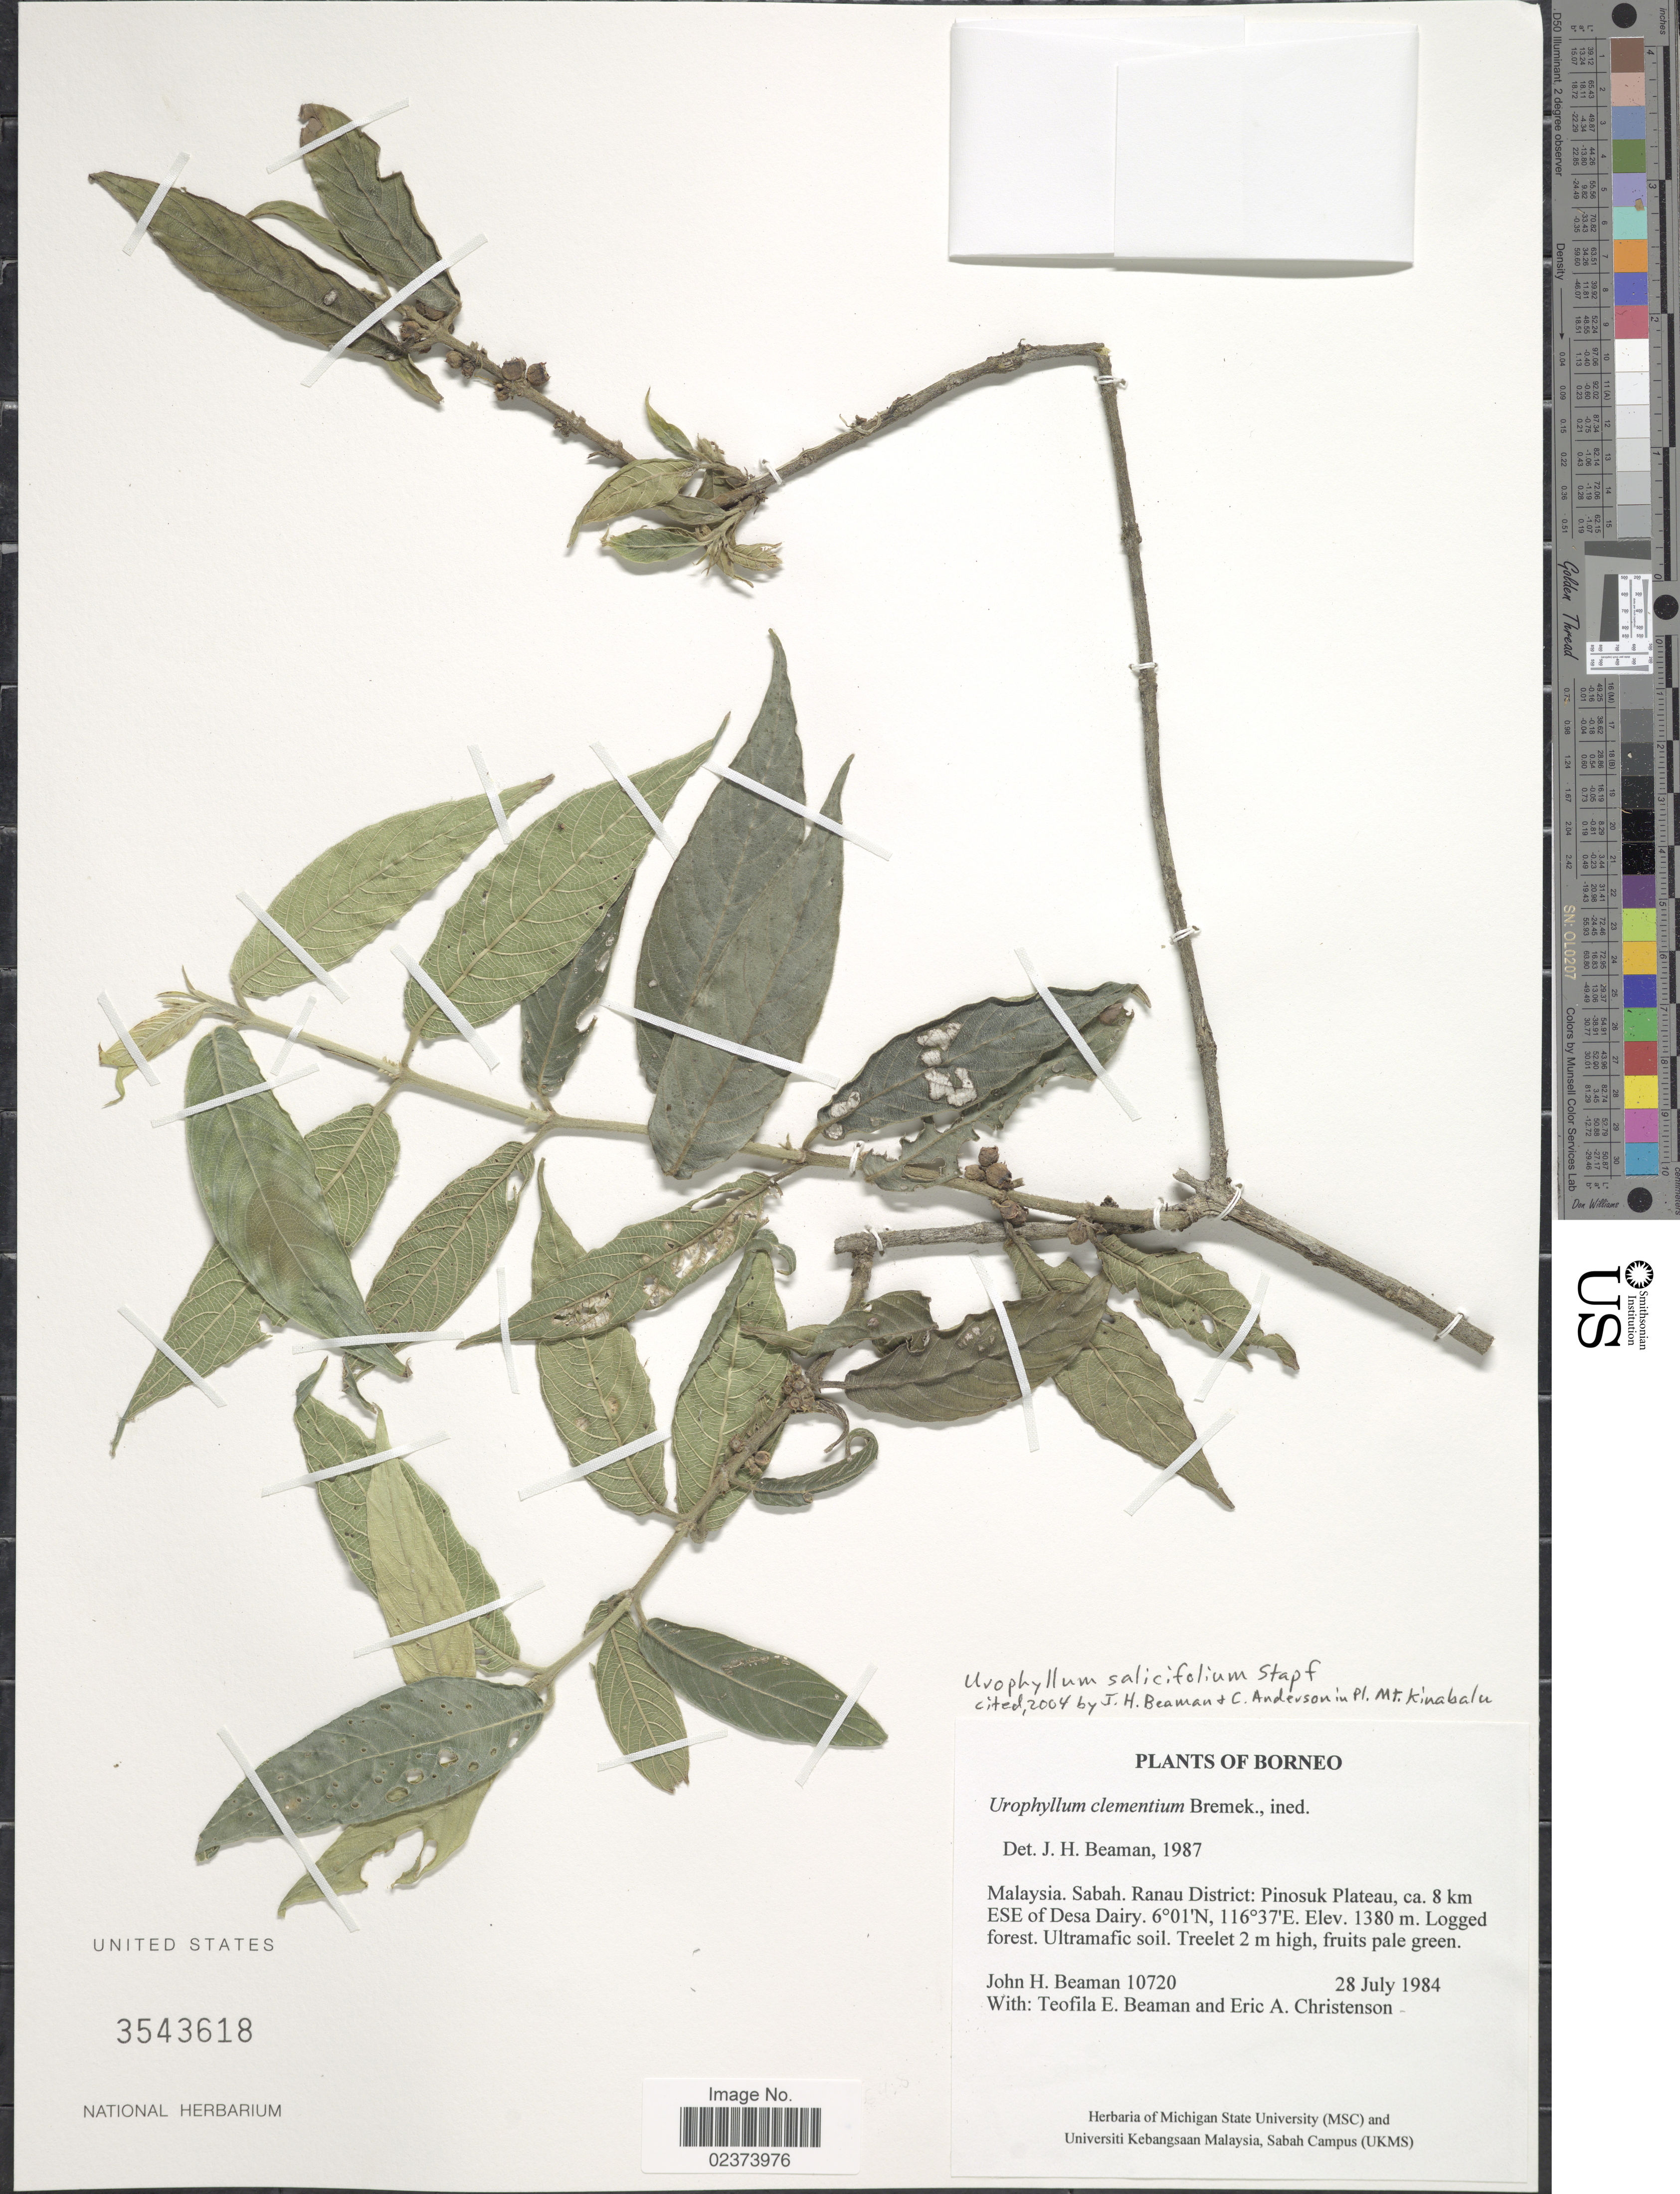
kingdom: Plantae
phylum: Tracheophyta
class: Magnoliopsida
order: Gentianales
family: Rubiaceae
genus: Urophyllum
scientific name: Urophyllum salicifolium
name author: Stapf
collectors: J. H. Beaman, T. E. Beaman & E. A. Christenson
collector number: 10720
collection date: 1984-07-28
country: Malaysia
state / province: Sabah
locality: Borneo, Ranay District: Pinosuk Plateau, ca. 8 km ESE of Desa Dairy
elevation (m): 1380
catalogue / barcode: US 3543618